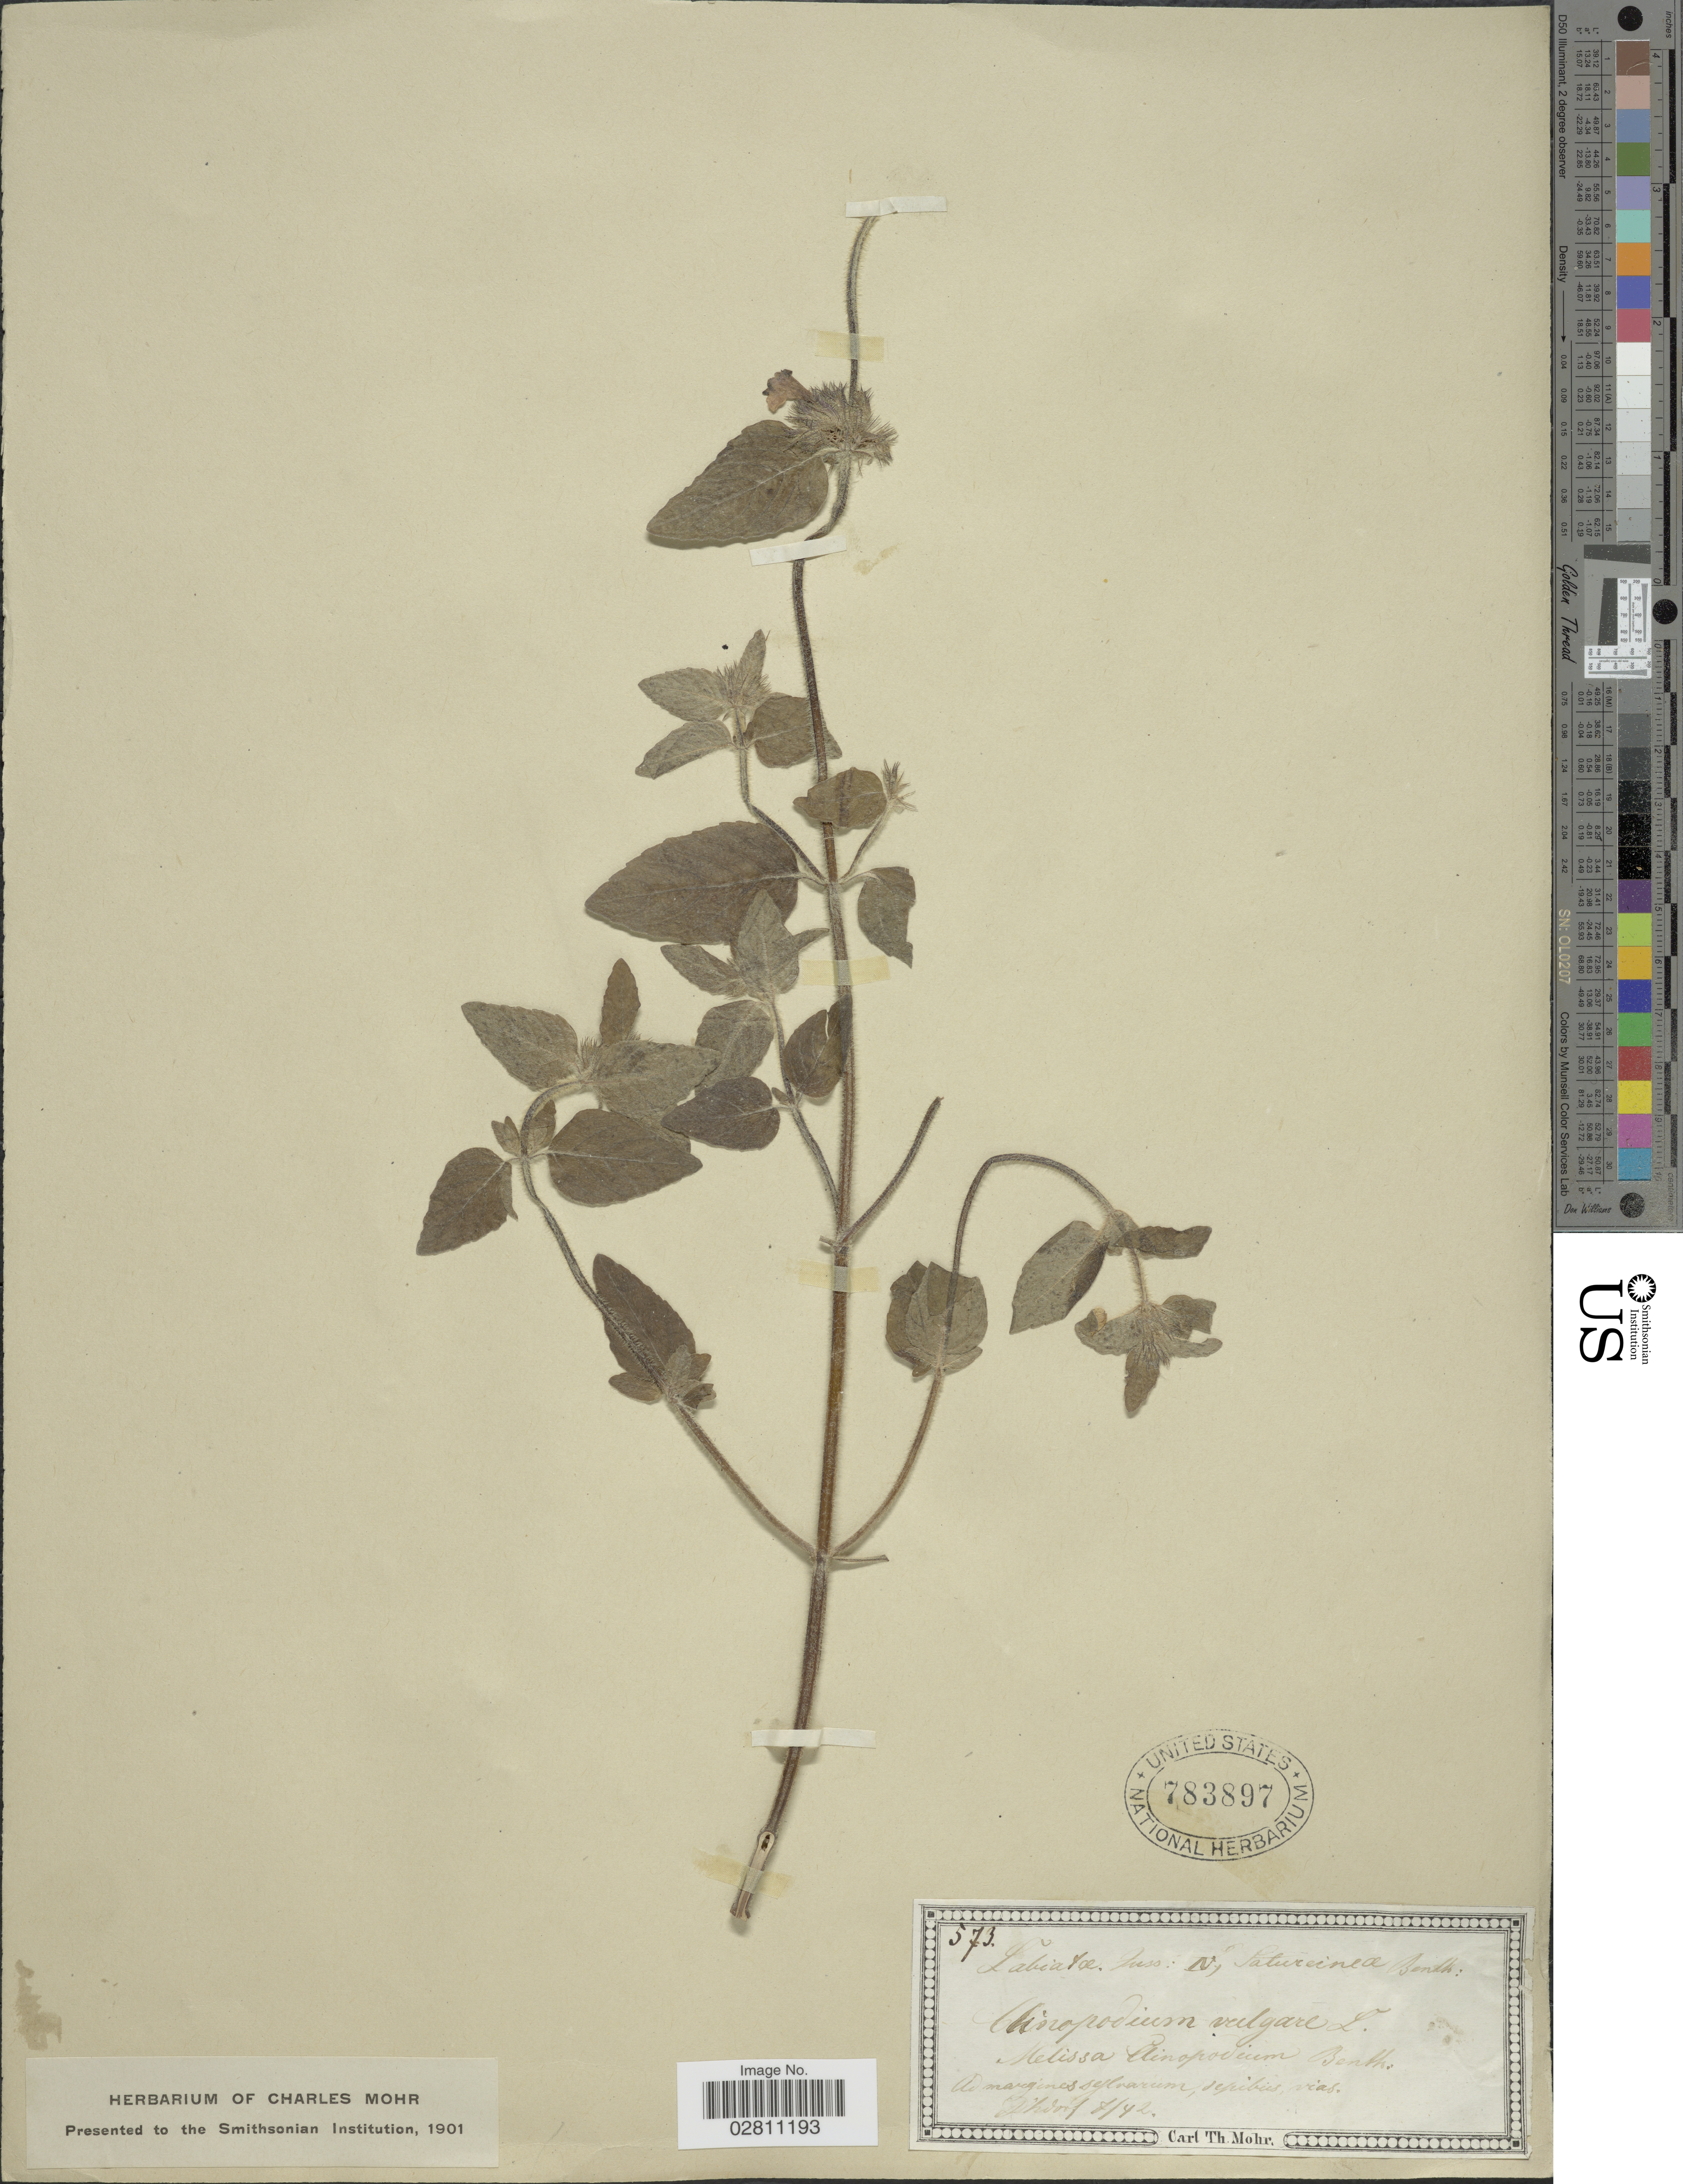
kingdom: Plantae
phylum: Tracheophyta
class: Magnoliopsida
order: Lamiales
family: Lamiaceae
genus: Clinopodium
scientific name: Clinopodium vulgare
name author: L.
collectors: C. T. Mohr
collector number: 573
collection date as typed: Transcribed d/m/y: /7/42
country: Germany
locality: Ad margines sylvarum, sepibus vias Dhorf [Ddorf/Dusseldorf?]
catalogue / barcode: US 783897